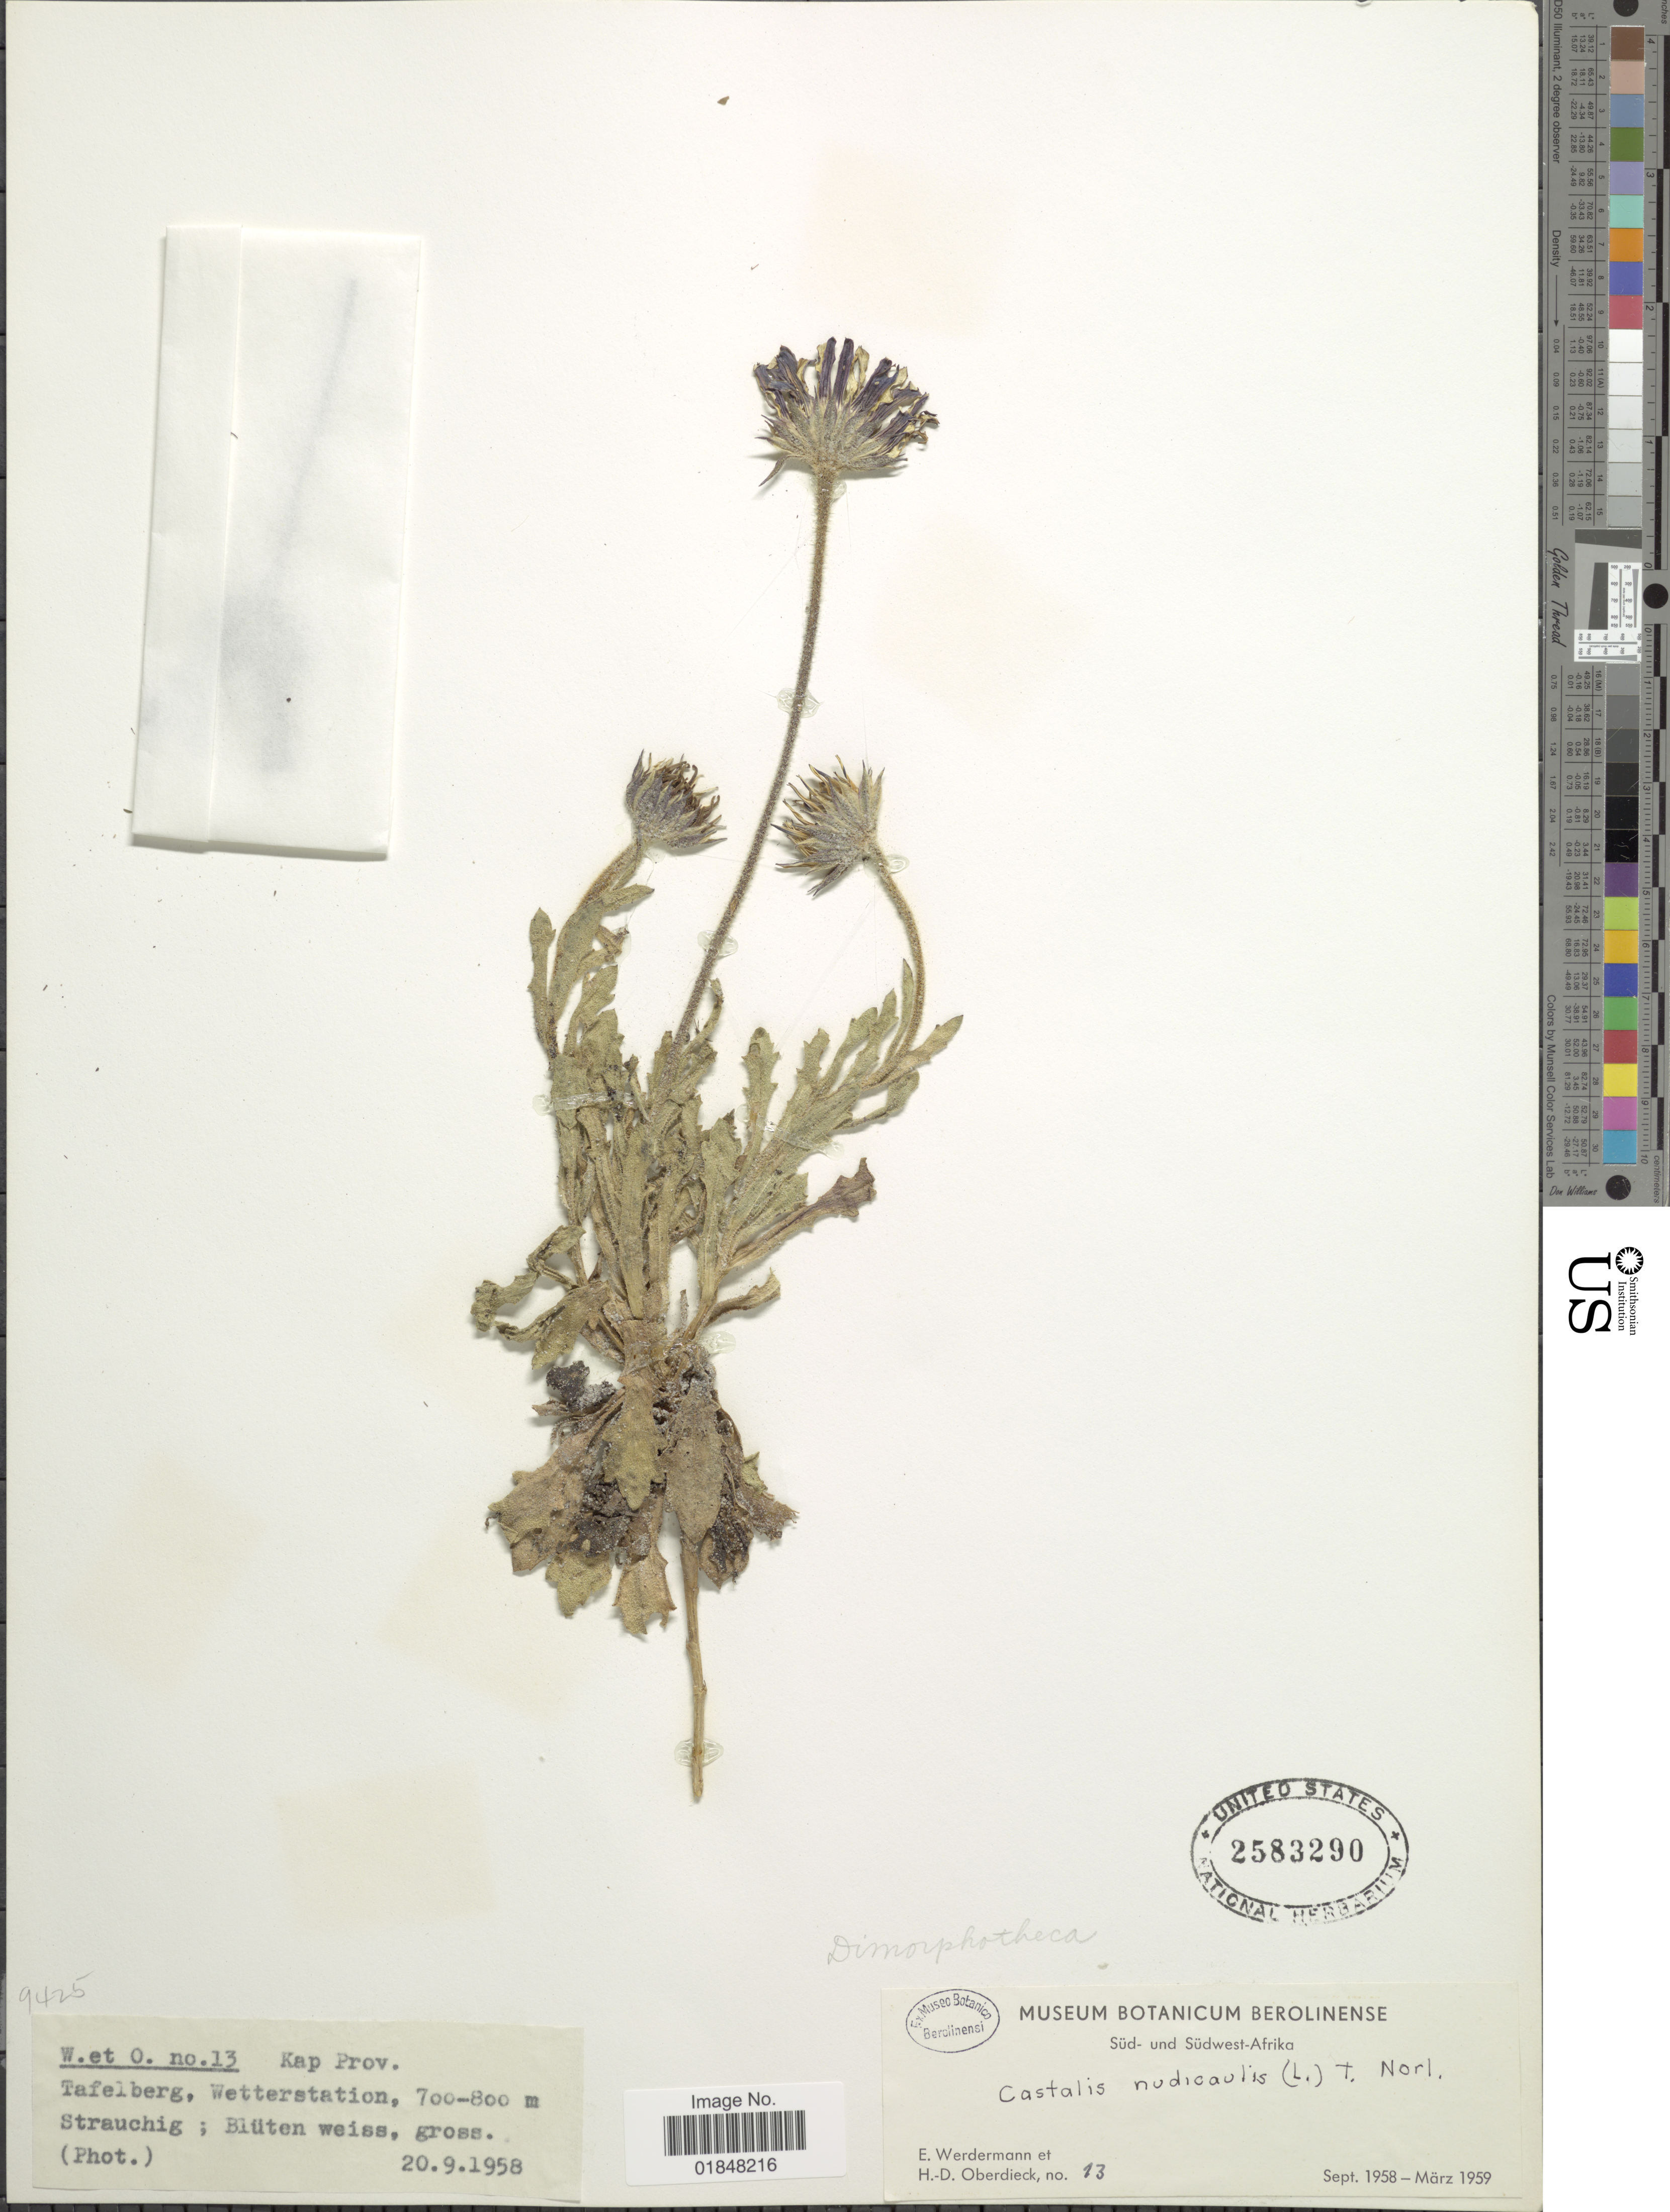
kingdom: Plantae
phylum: Tracheophyta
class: Magnoliopsida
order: Asterales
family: Asteraceae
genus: Dimorphotheca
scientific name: Dimorphotheca nudicaulis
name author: (L.) DC.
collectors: E. Wedermann & H. Oberdieck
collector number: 13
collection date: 1958-09-20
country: South Africa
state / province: Western Cape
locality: Tafelberg, Wetterstation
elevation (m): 700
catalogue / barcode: US 2583290